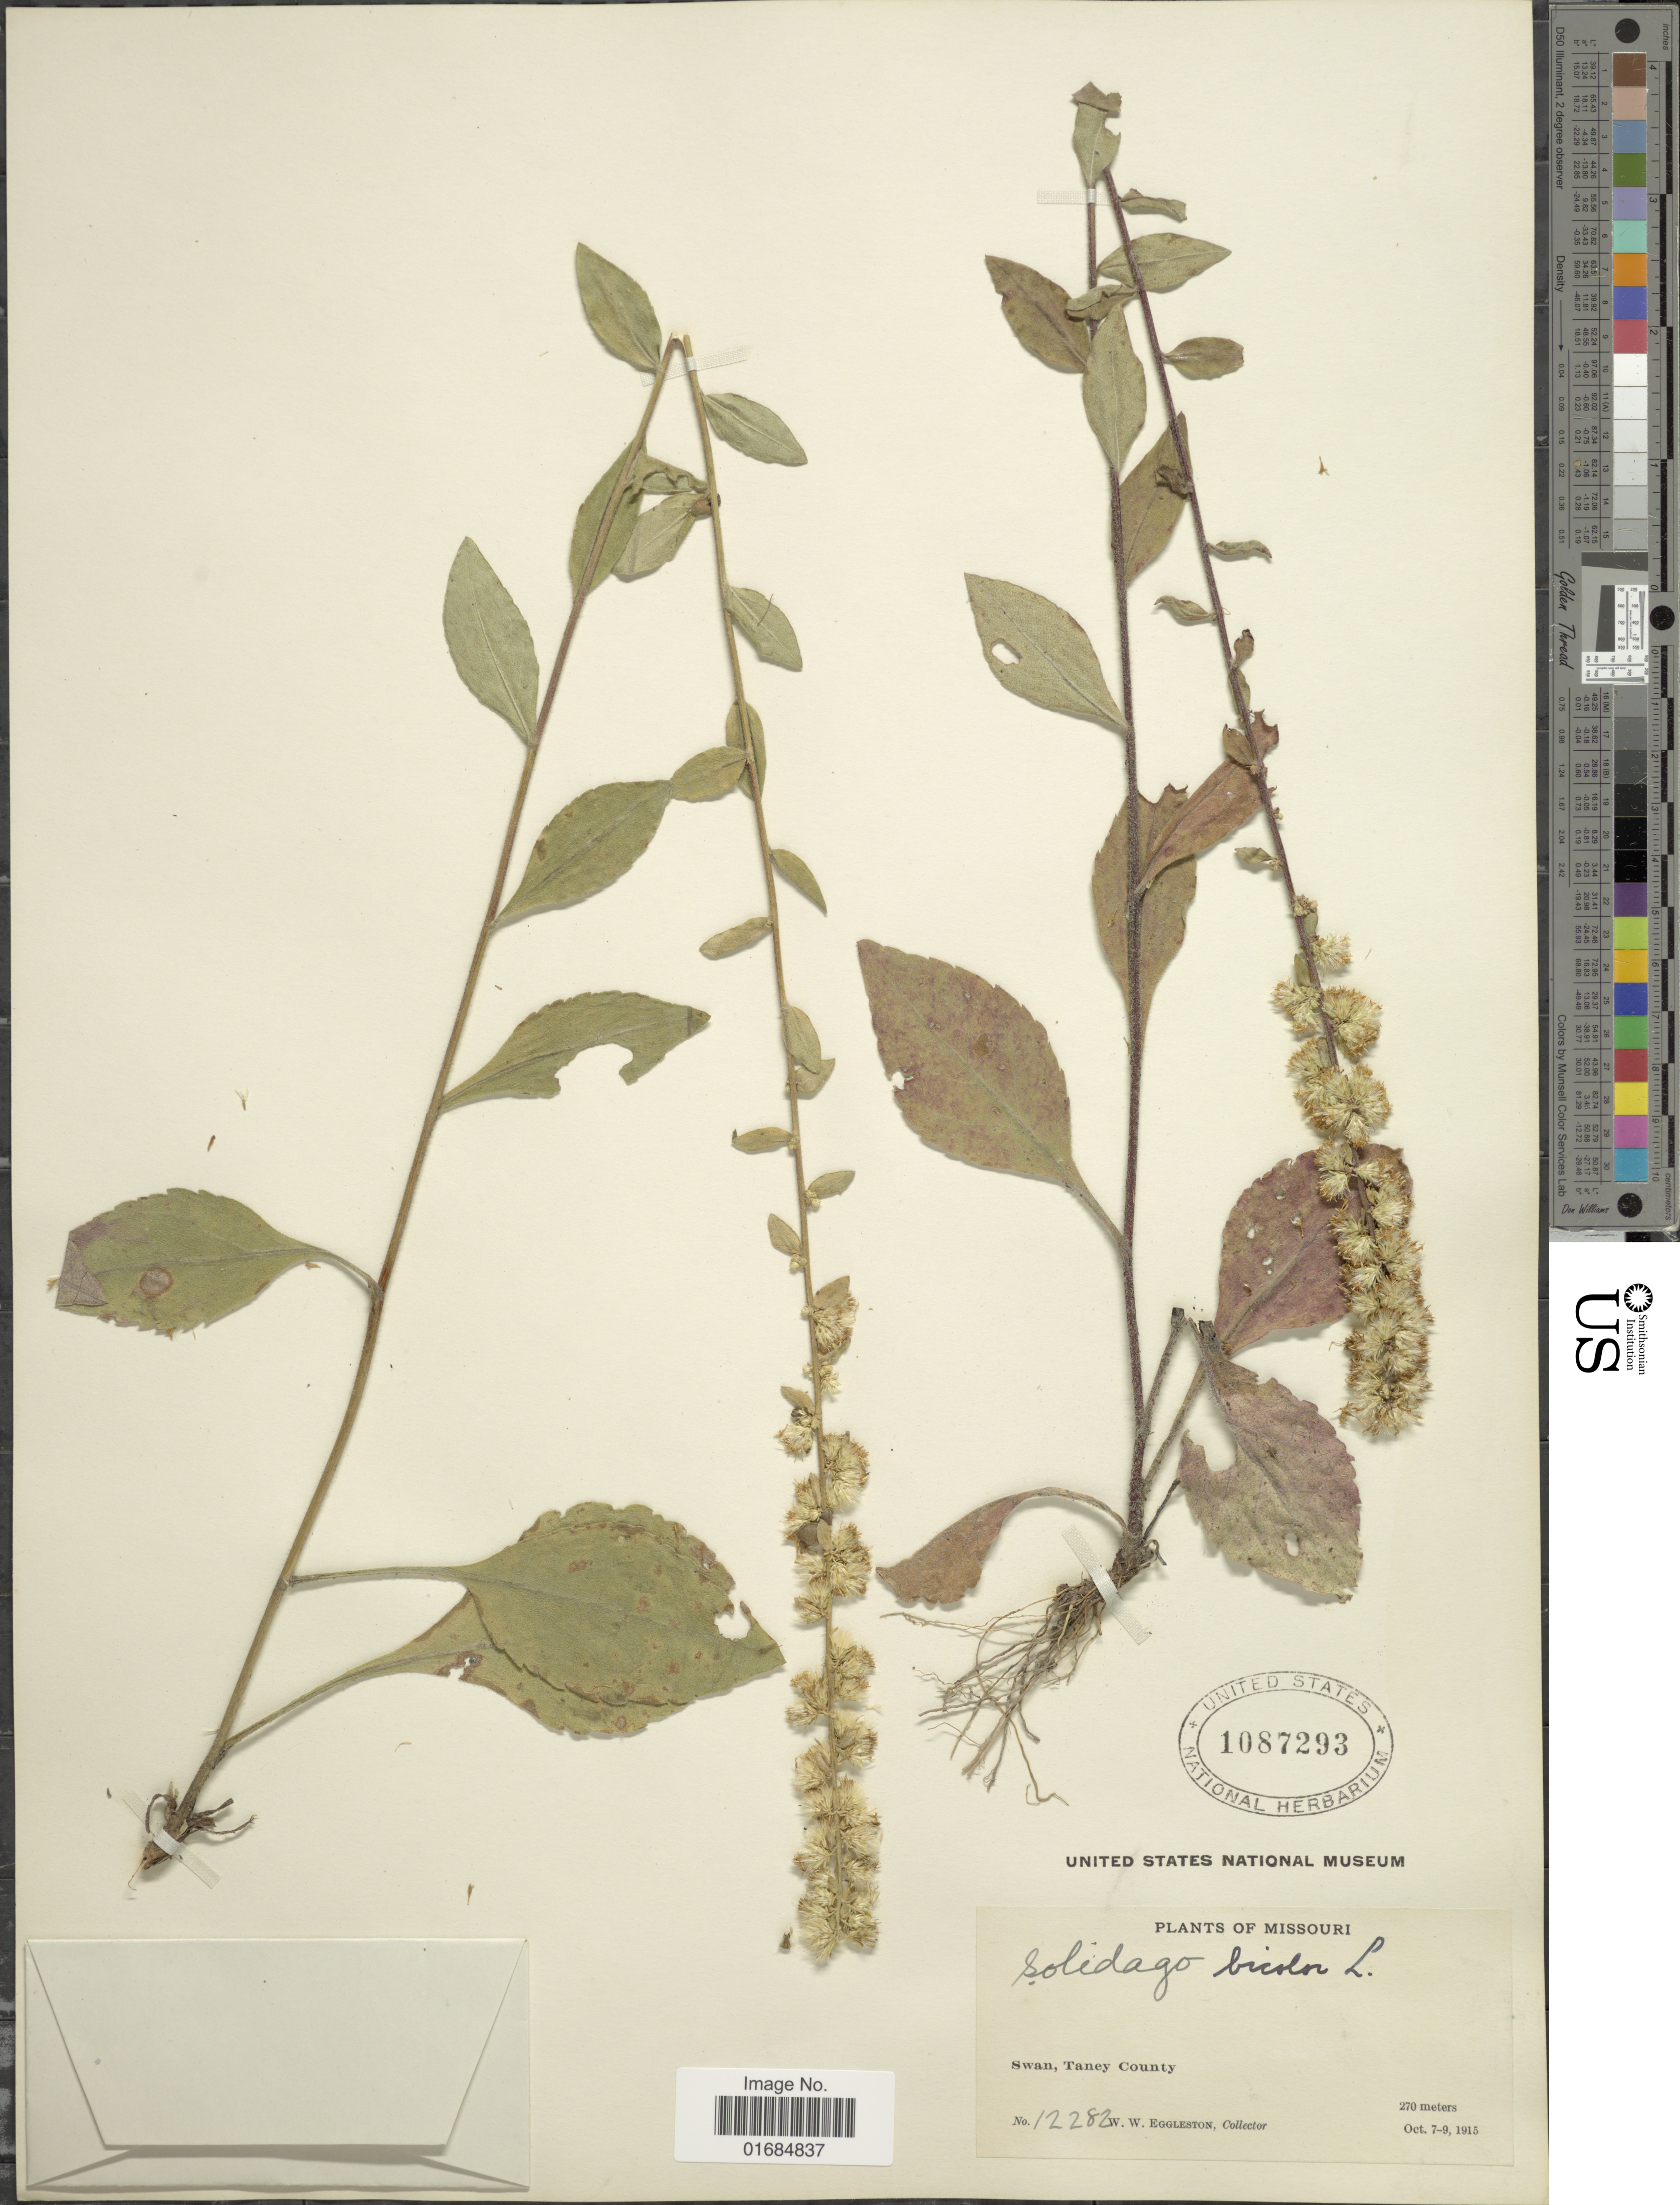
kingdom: Plantae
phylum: Tracheophyta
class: Magnoliopsida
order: Asterales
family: Asteraceae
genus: Solidago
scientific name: Solidago bicolor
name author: L.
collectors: W. W. Eggleston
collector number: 12282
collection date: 1915-10-07/1915-10-09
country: United States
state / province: Missouri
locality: Swan, Taney County.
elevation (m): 270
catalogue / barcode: US 1087293